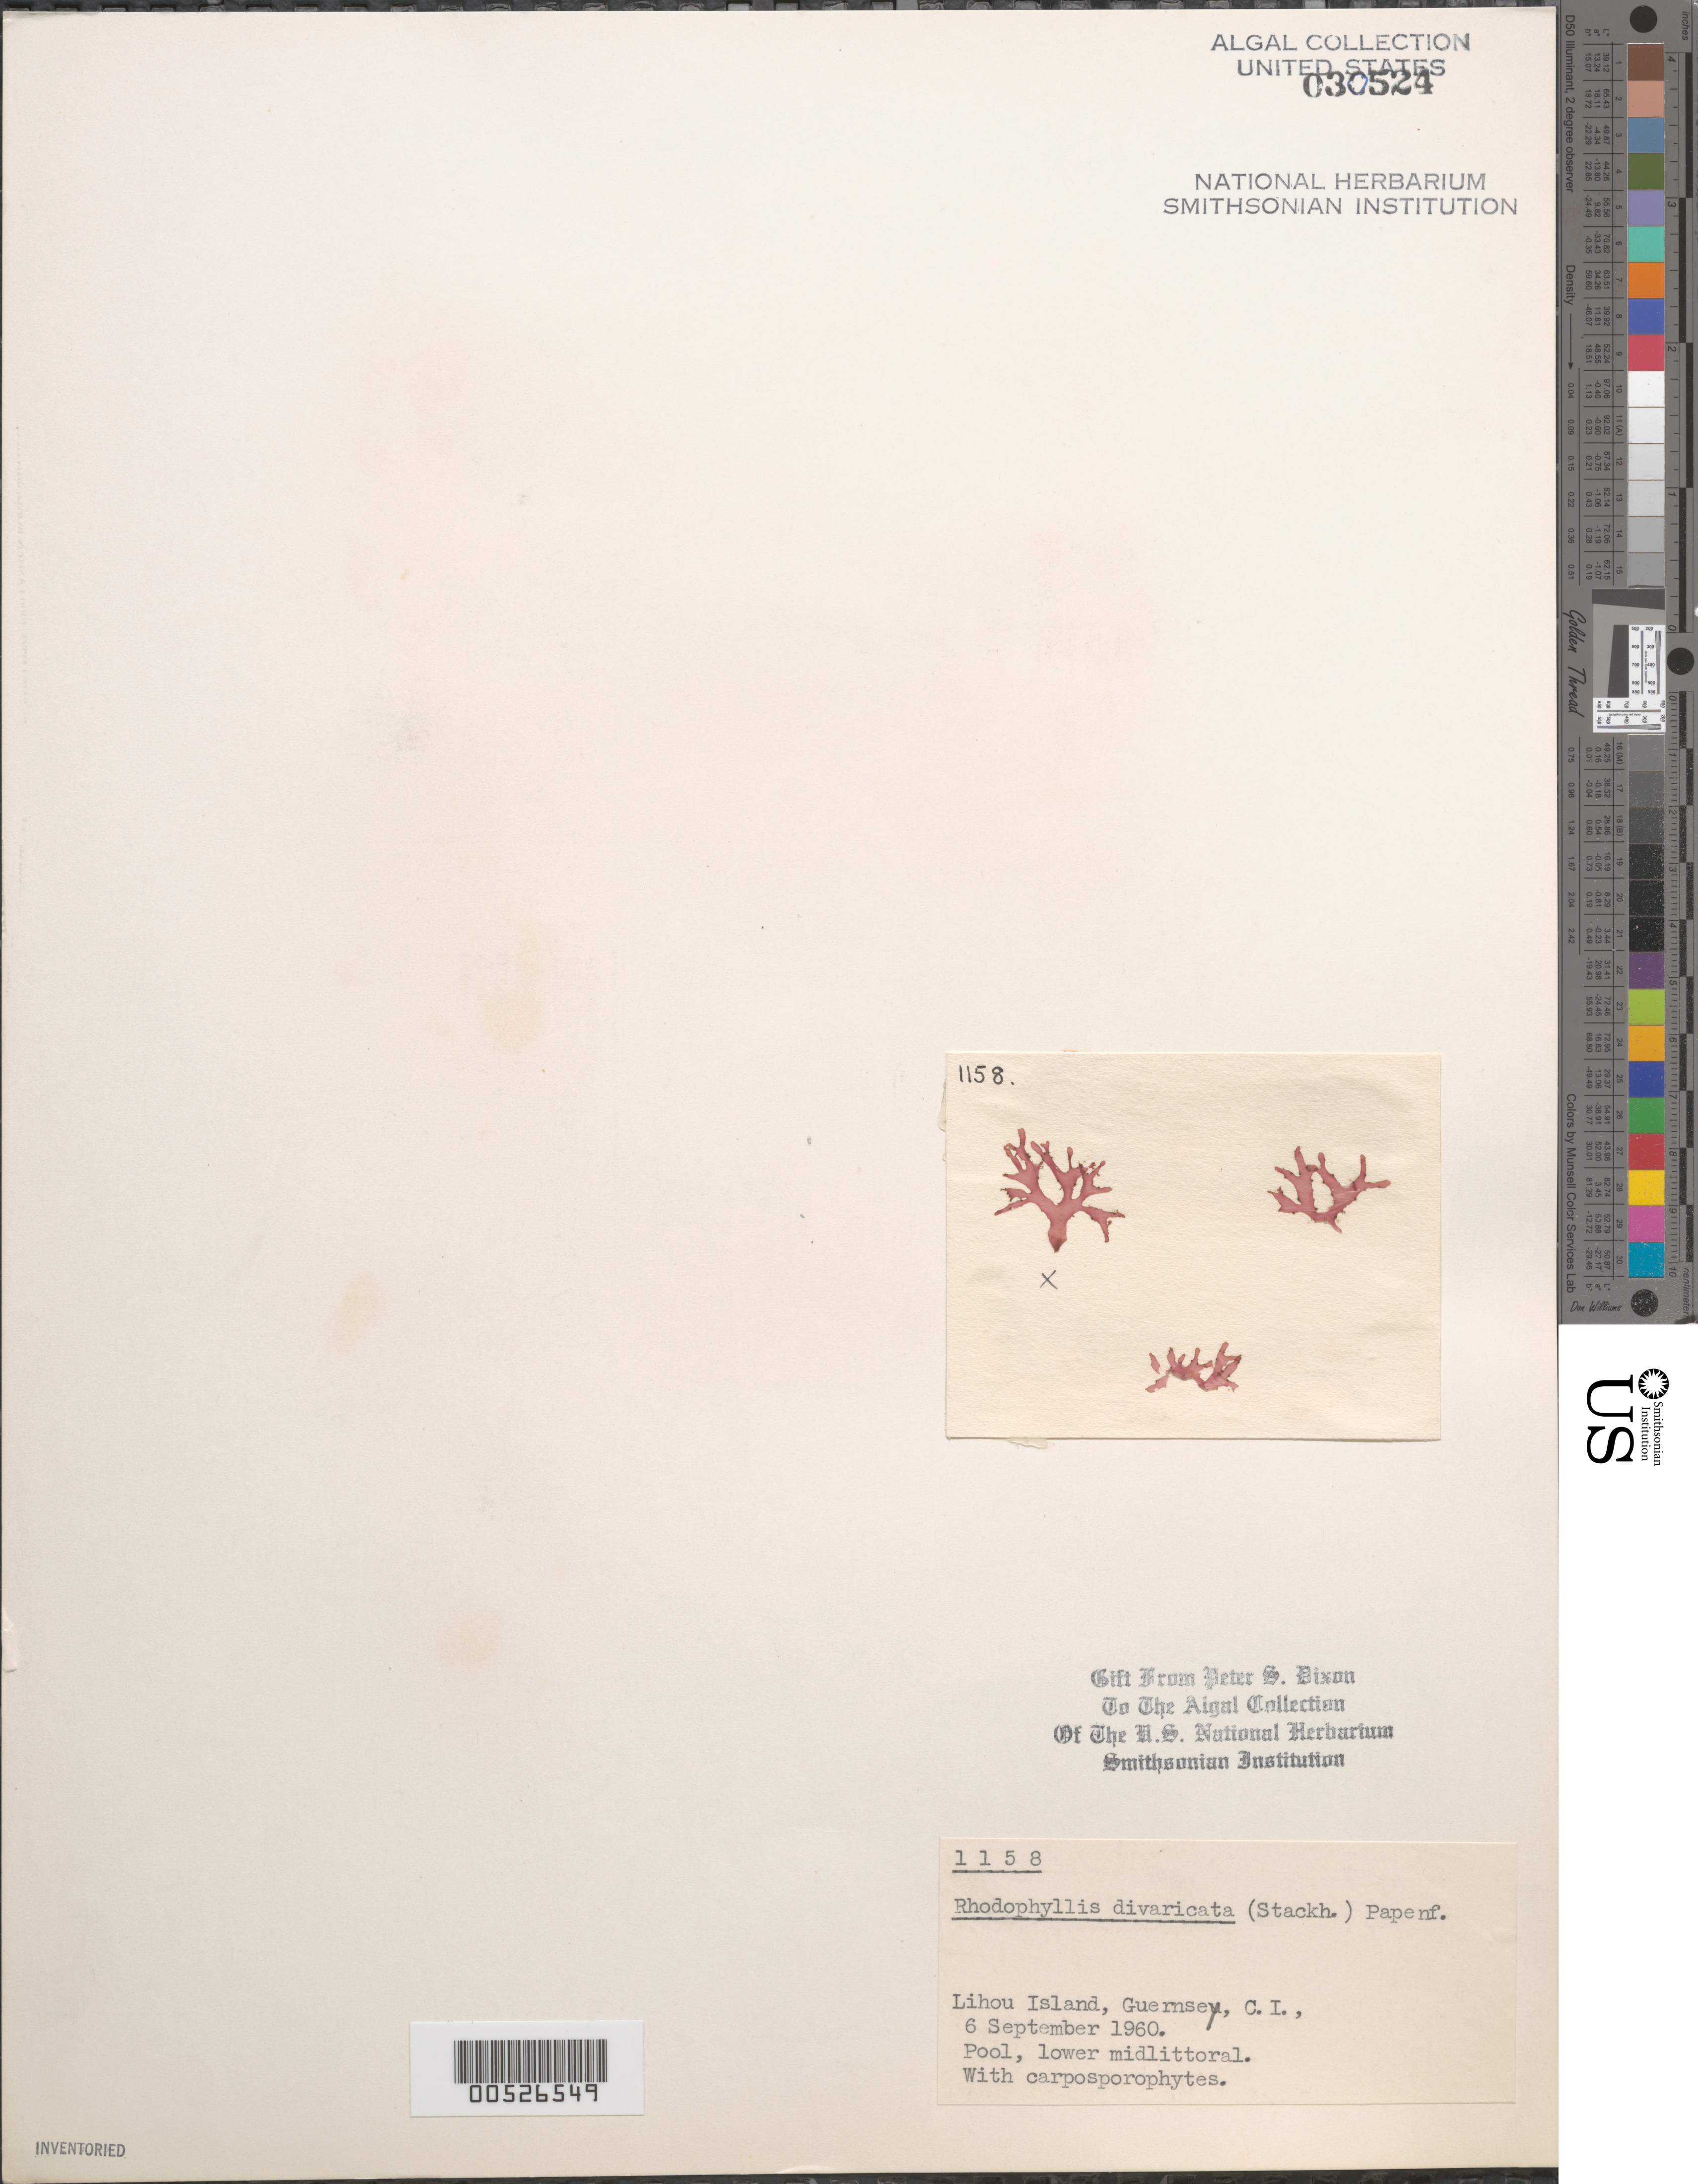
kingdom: Plantae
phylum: Rhodophyta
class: Florideophyceae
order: Gigartinales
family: Cystocloniaceae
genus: Rhodophyllis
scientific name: Rhodophyllis divaricata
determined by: Dixon, P. S.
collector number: PSD 1158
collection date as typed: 06 Sep 1960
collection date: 1960-09-06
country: United Kingdom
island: Guernsey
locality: Channel Islands. Bailiwick of Guernsey. Lihou.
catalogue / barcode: US 30524